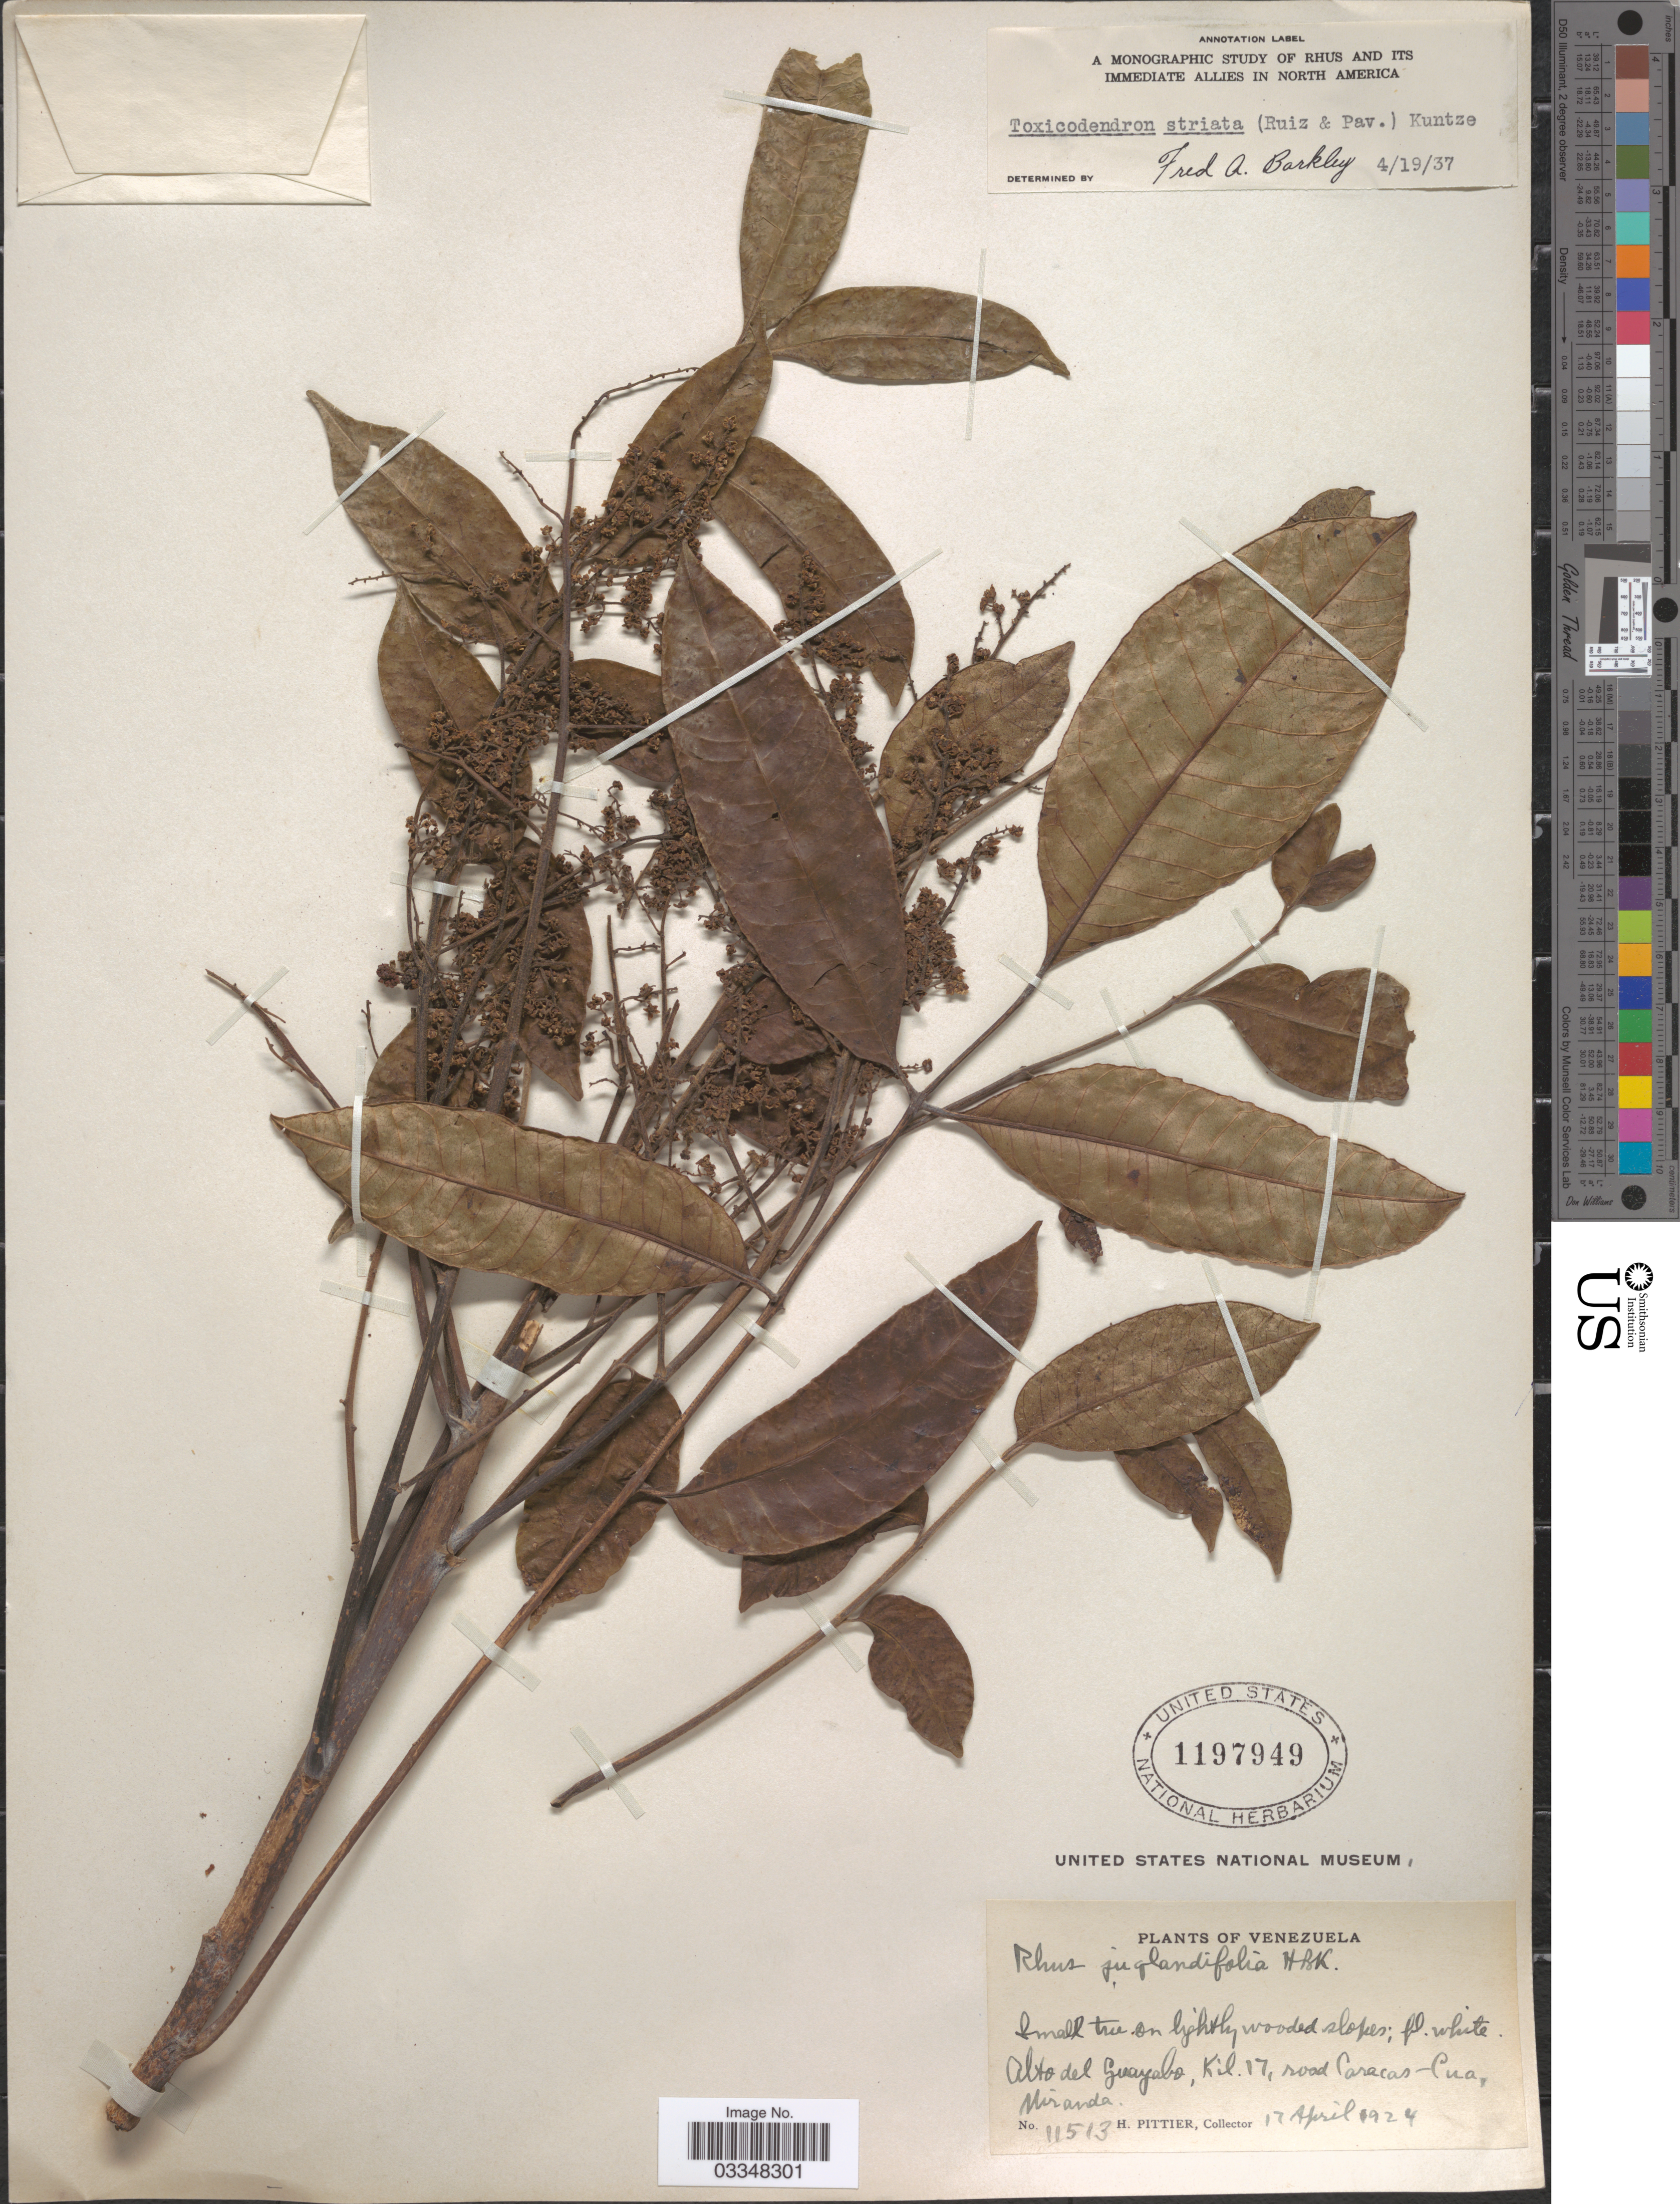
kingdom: Plantae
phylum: Tracheophyta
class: Magnoliopsida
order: Sapindales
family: Anacardiaceae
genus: Toxicodendron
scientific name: Toxicodendron striatum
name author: (Ruiz & Pav.) Kuntze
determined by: Mitchell, John D.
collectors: H. F. Pittier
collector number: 11513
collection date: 1924-04-17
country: Venezuela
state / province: Miranda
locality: Alto de Guayabo, Kil. 17, road Caracas-Cua.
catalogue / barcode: US 1197949